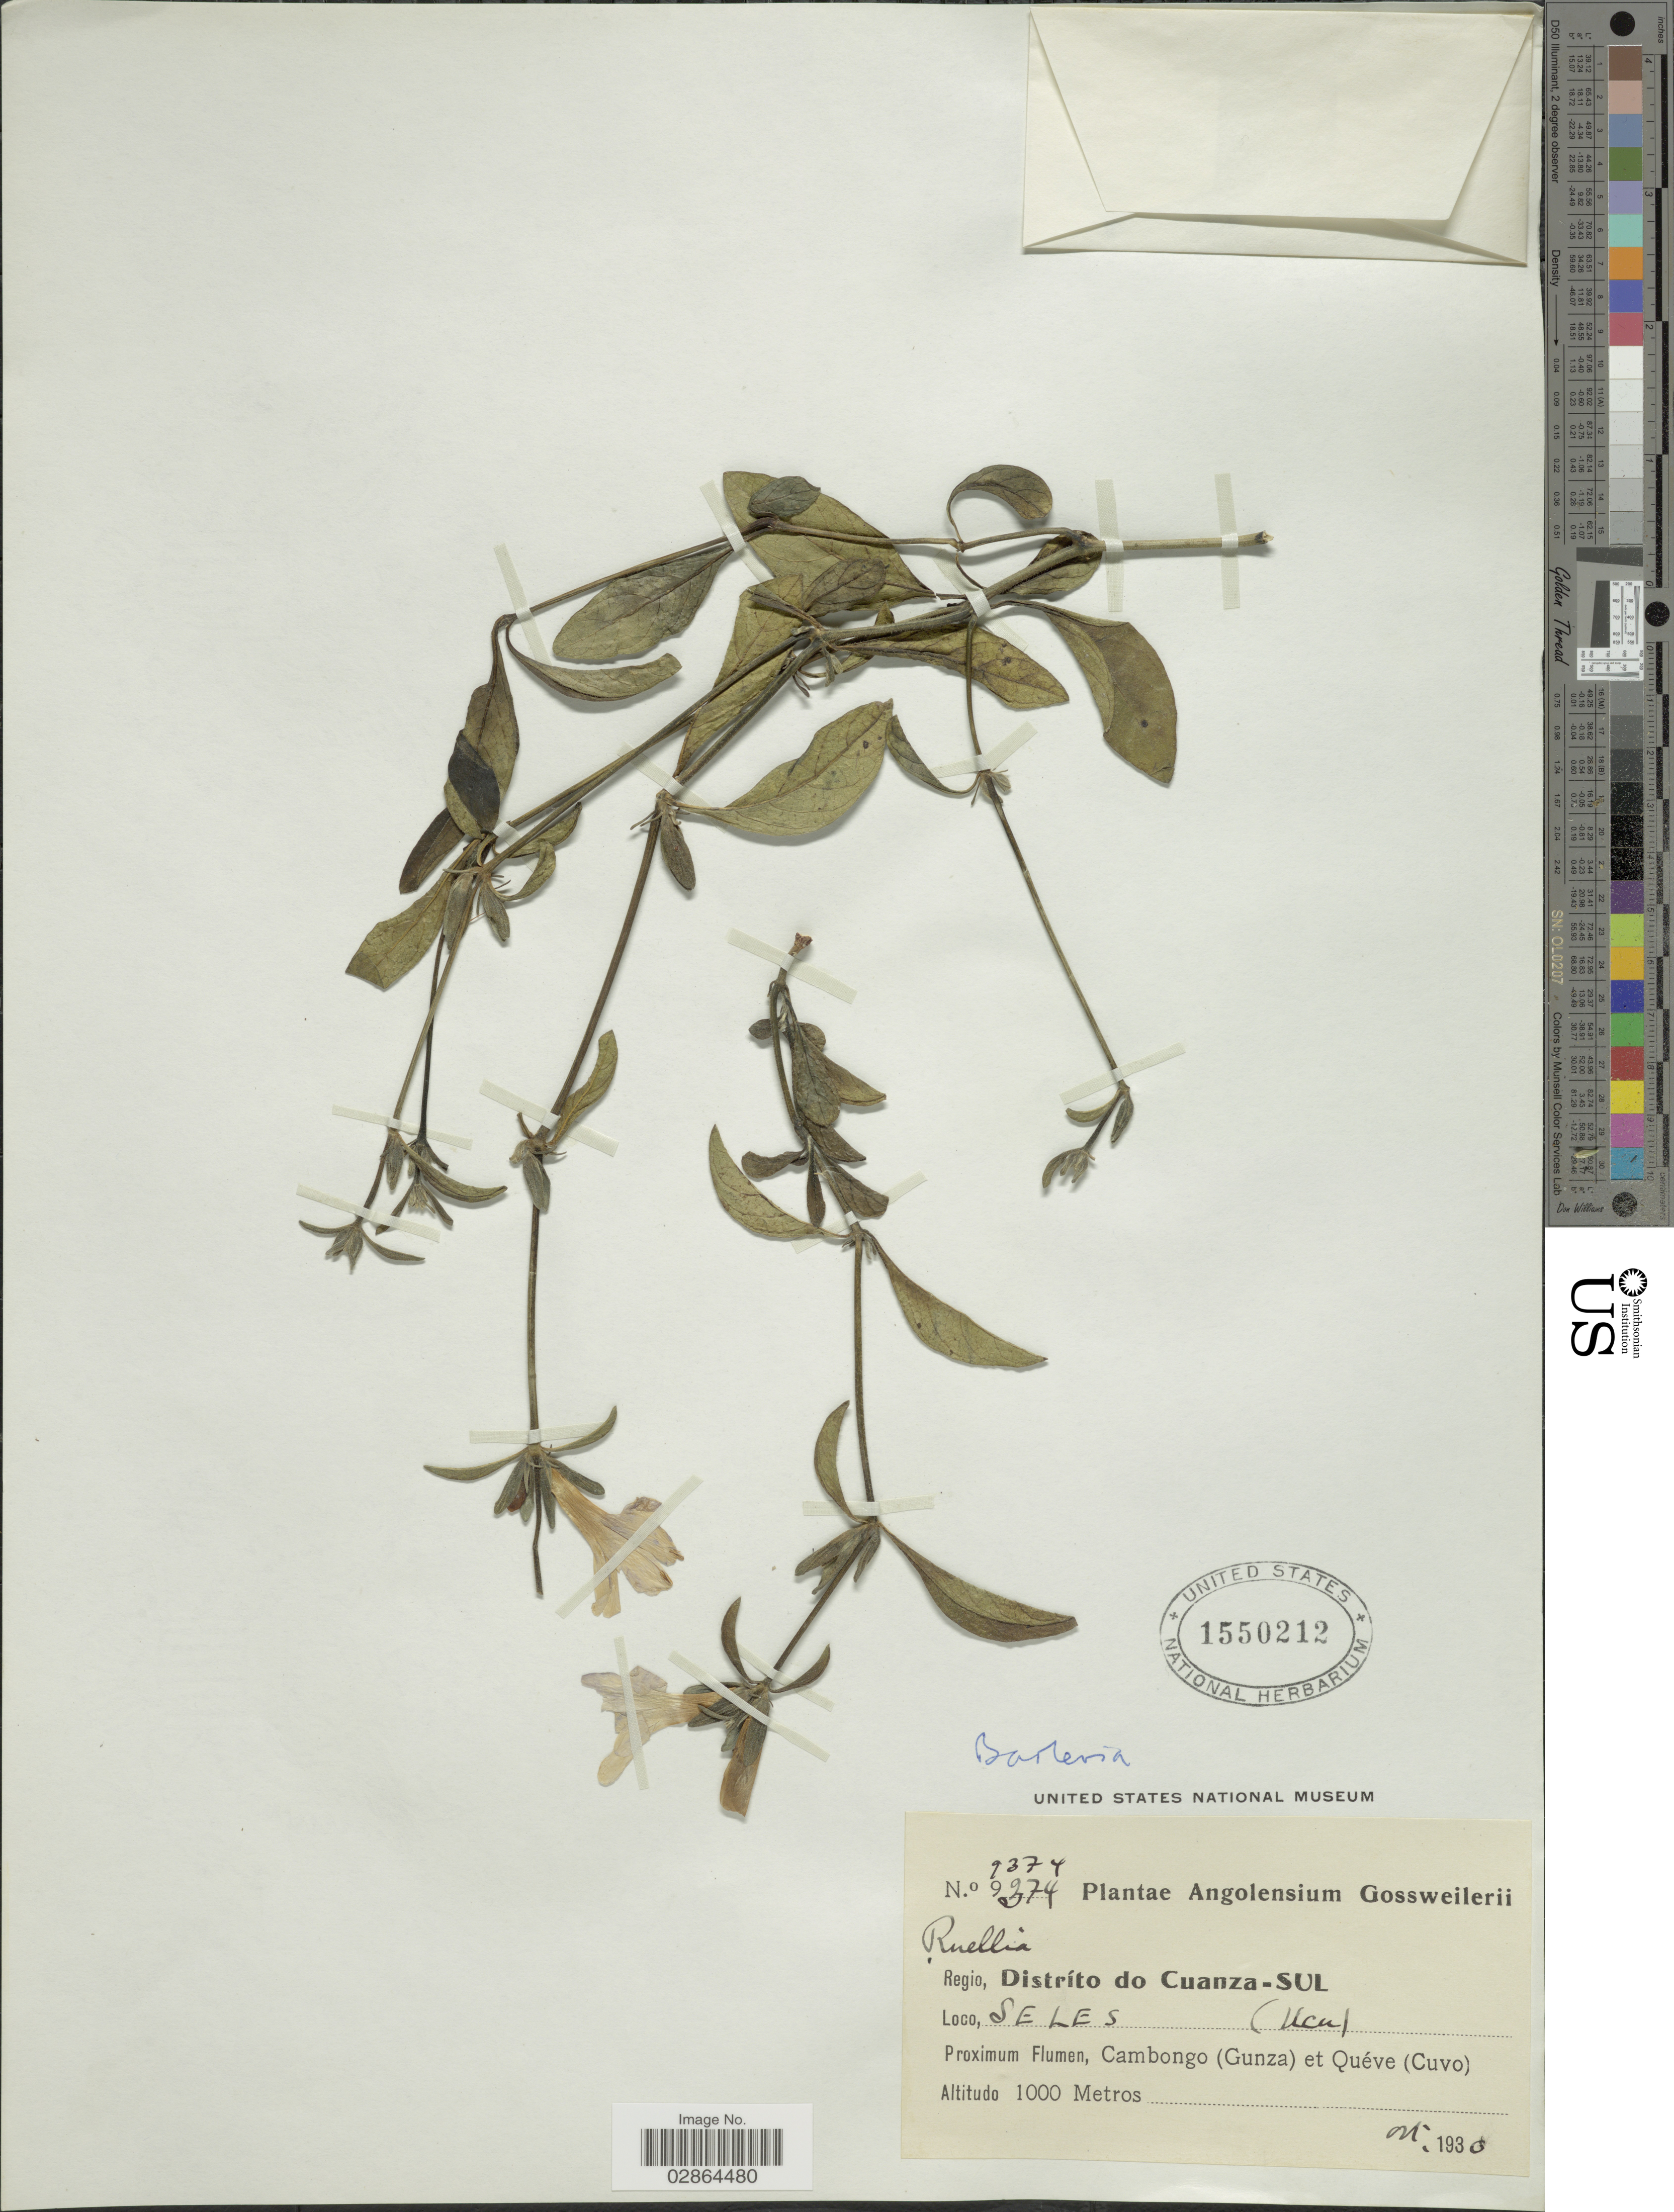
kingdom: Plantae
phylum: Tracheophyta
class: Magnoliopsida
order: Lamiales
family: Acanthaceae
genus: Barleria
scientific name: Barleria sp.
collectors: -. Gossweiler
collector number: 9374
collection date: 1930-08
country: Angola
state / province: Cuanza Sul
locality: Regio, Distríto do Cuanza-SUL. Seles (Ucu). Proximum Flumen, Cambongo (Gunza) et Quéve (Cuvo).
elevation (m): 1000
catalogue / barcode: US 1550212